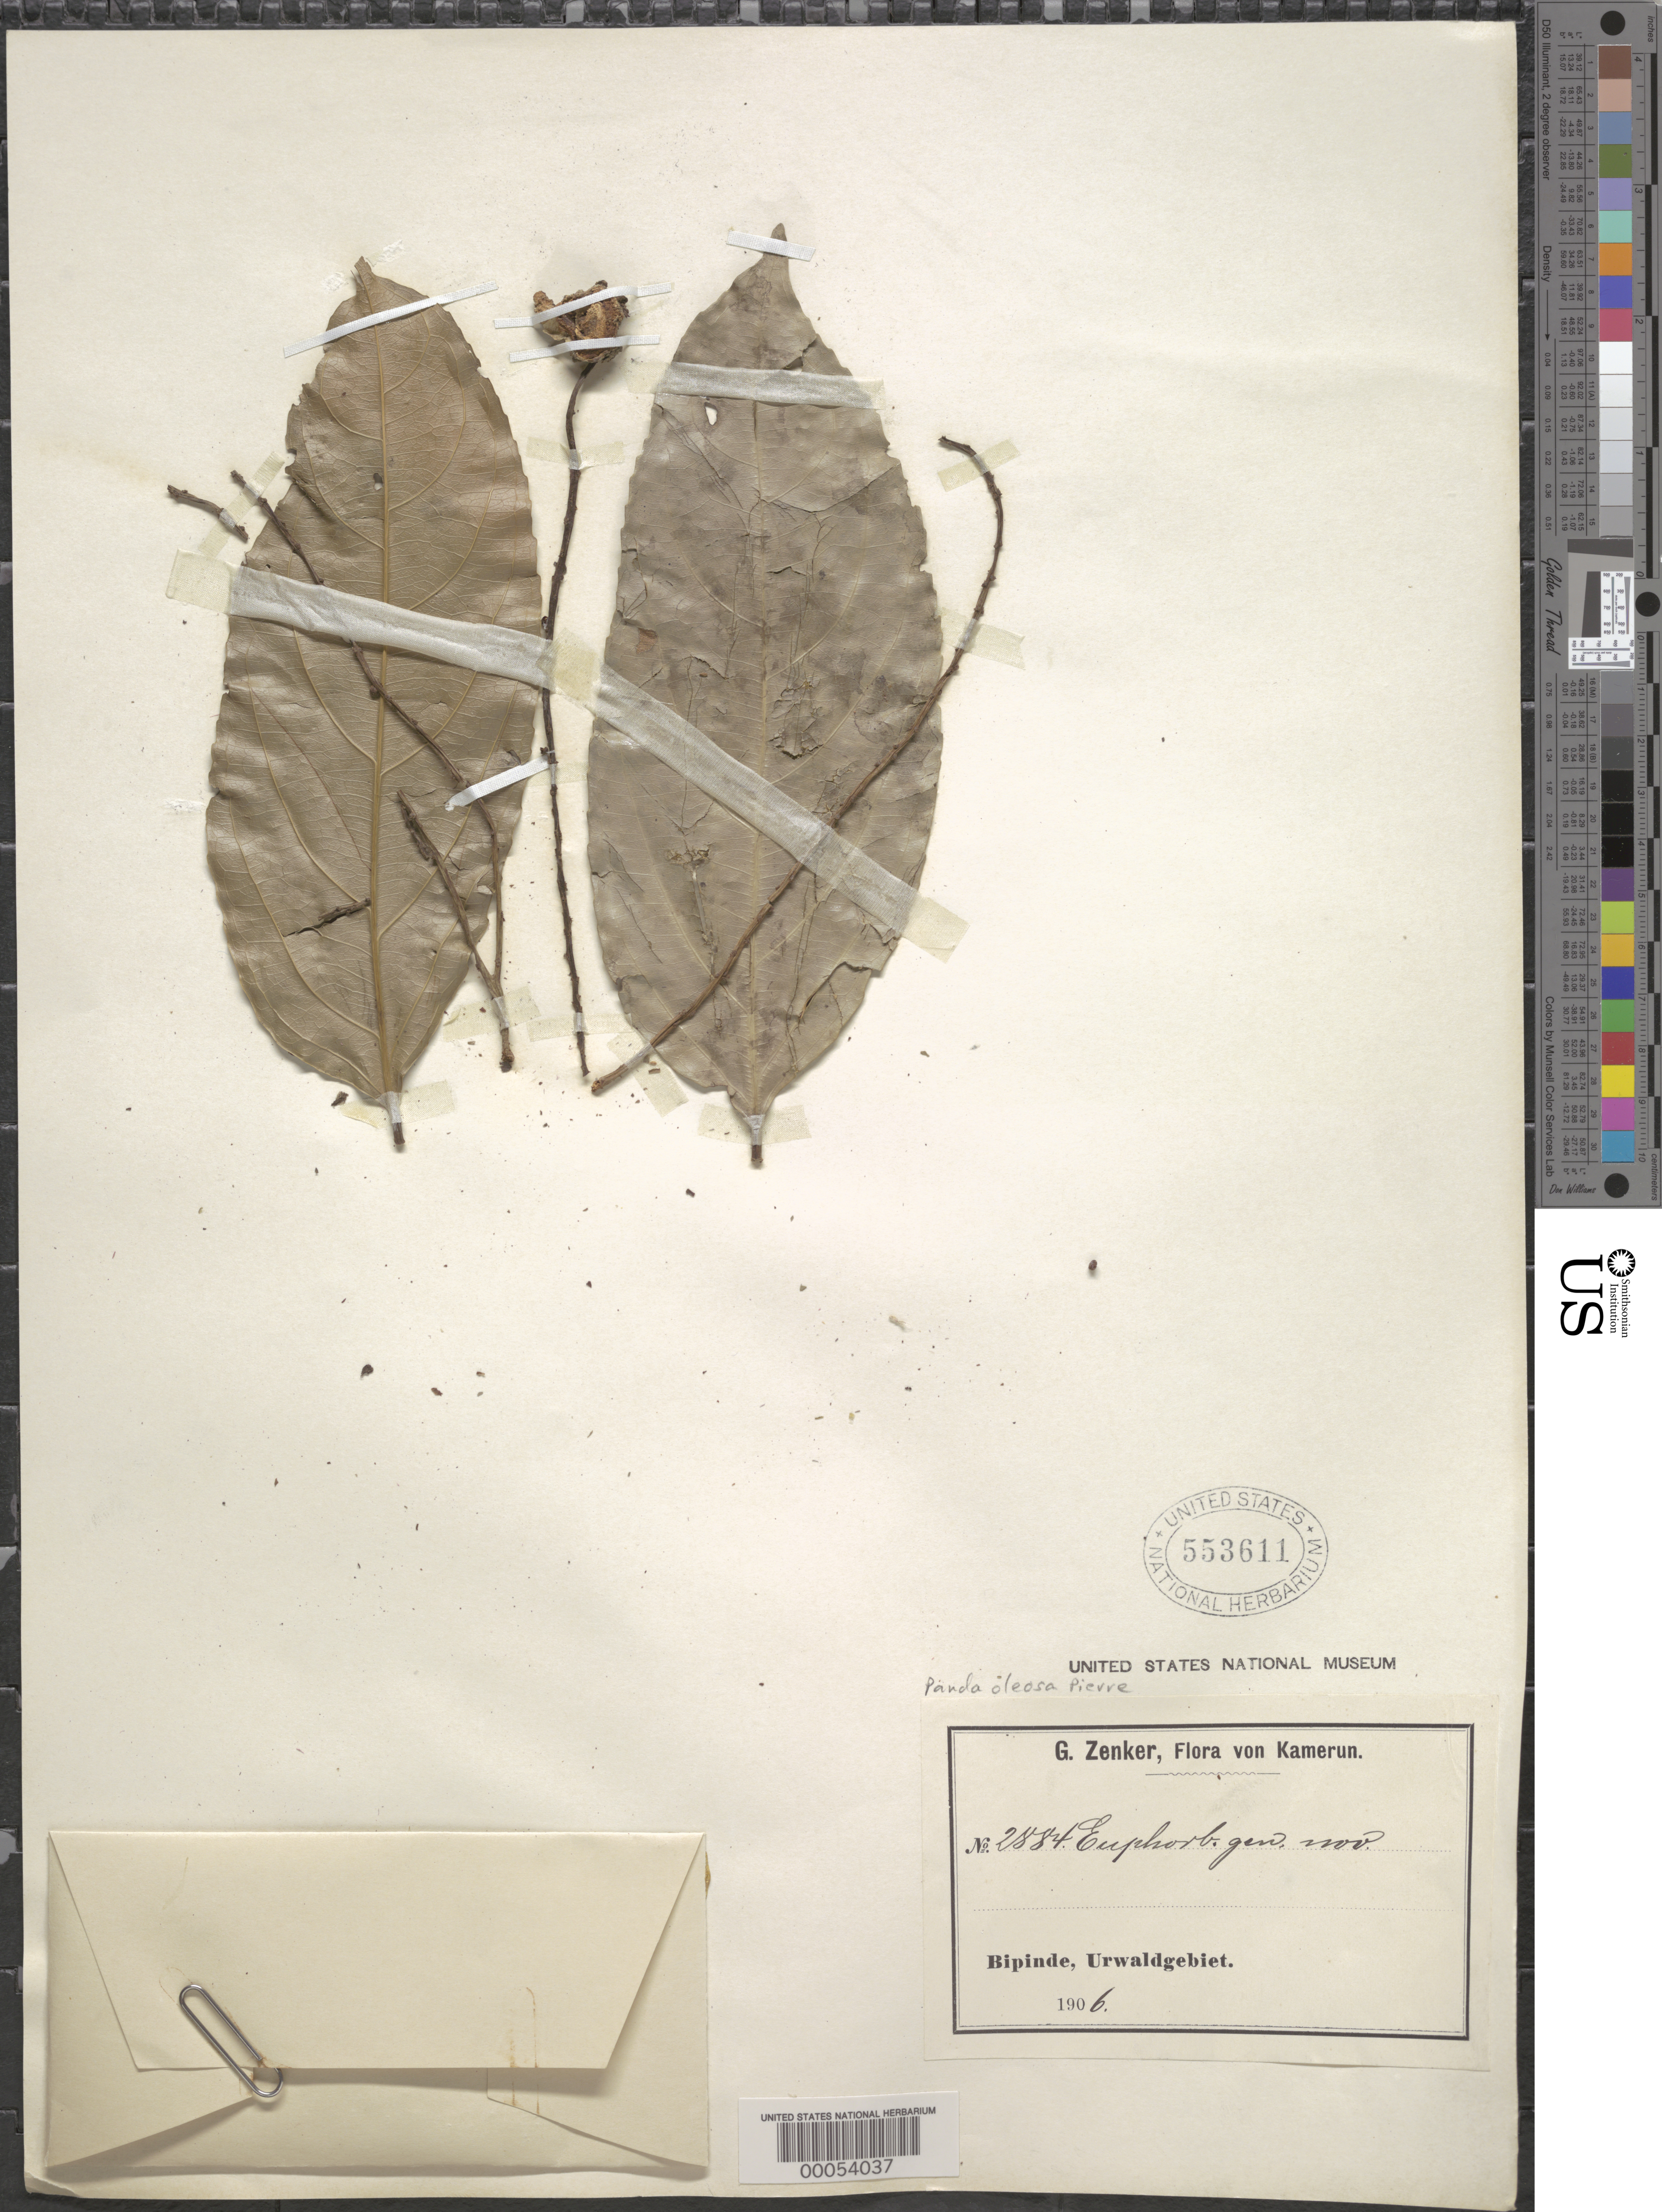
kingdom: Plantae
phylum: Tracheophyta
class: Magnoliopsida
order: Malpighiales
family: Pandaceae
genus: Panda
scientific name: Panda oleosa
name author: Pierre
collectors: G. A. Zenker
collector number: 2884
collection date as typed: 1906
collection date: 1906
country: Cameroon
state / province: Sud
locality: Bipinde, urwaldgebiet [jungle area]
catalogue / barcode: US 553611